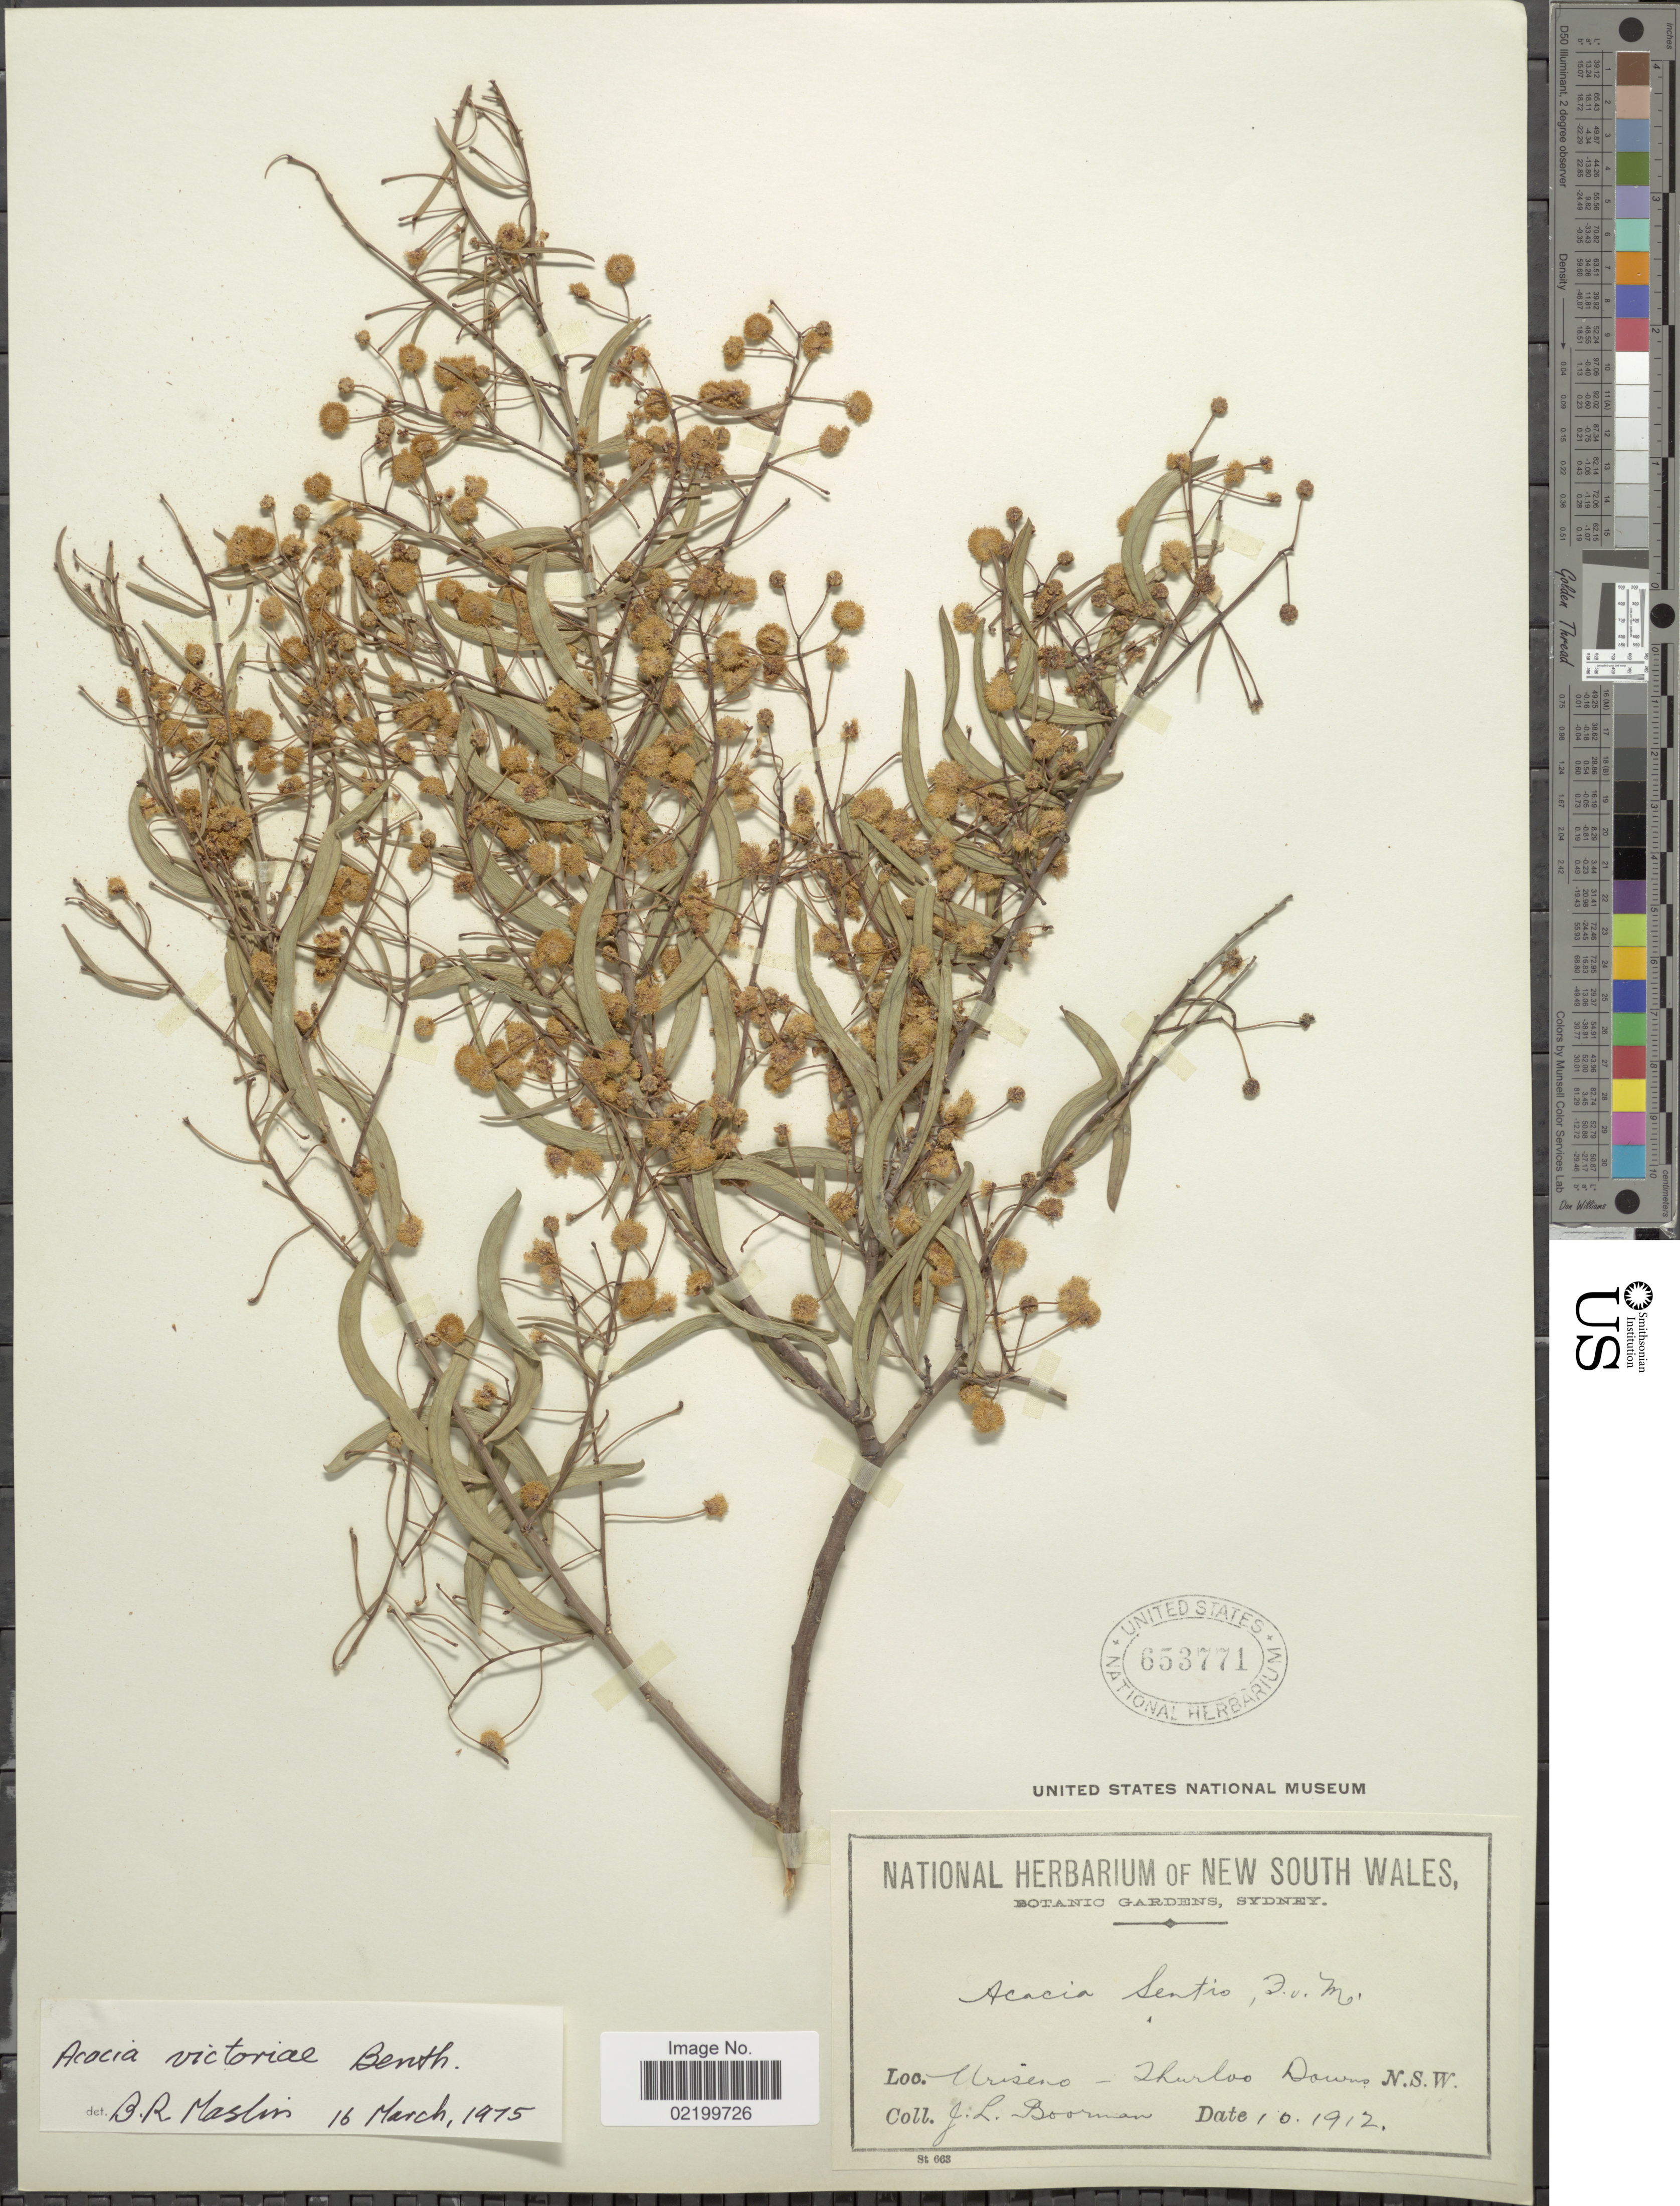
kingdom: Plantae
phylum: Tracheophyta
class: Magnoliopsida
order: Fabales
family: Fabaceae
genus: Acacia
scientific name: Acacia victoriae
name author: Benth.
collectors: J. Boorman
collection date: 1912-10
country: Australia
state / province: New South Wales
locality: Urisino - Thurloo Downs, N.S.W.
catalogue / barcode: US 653771